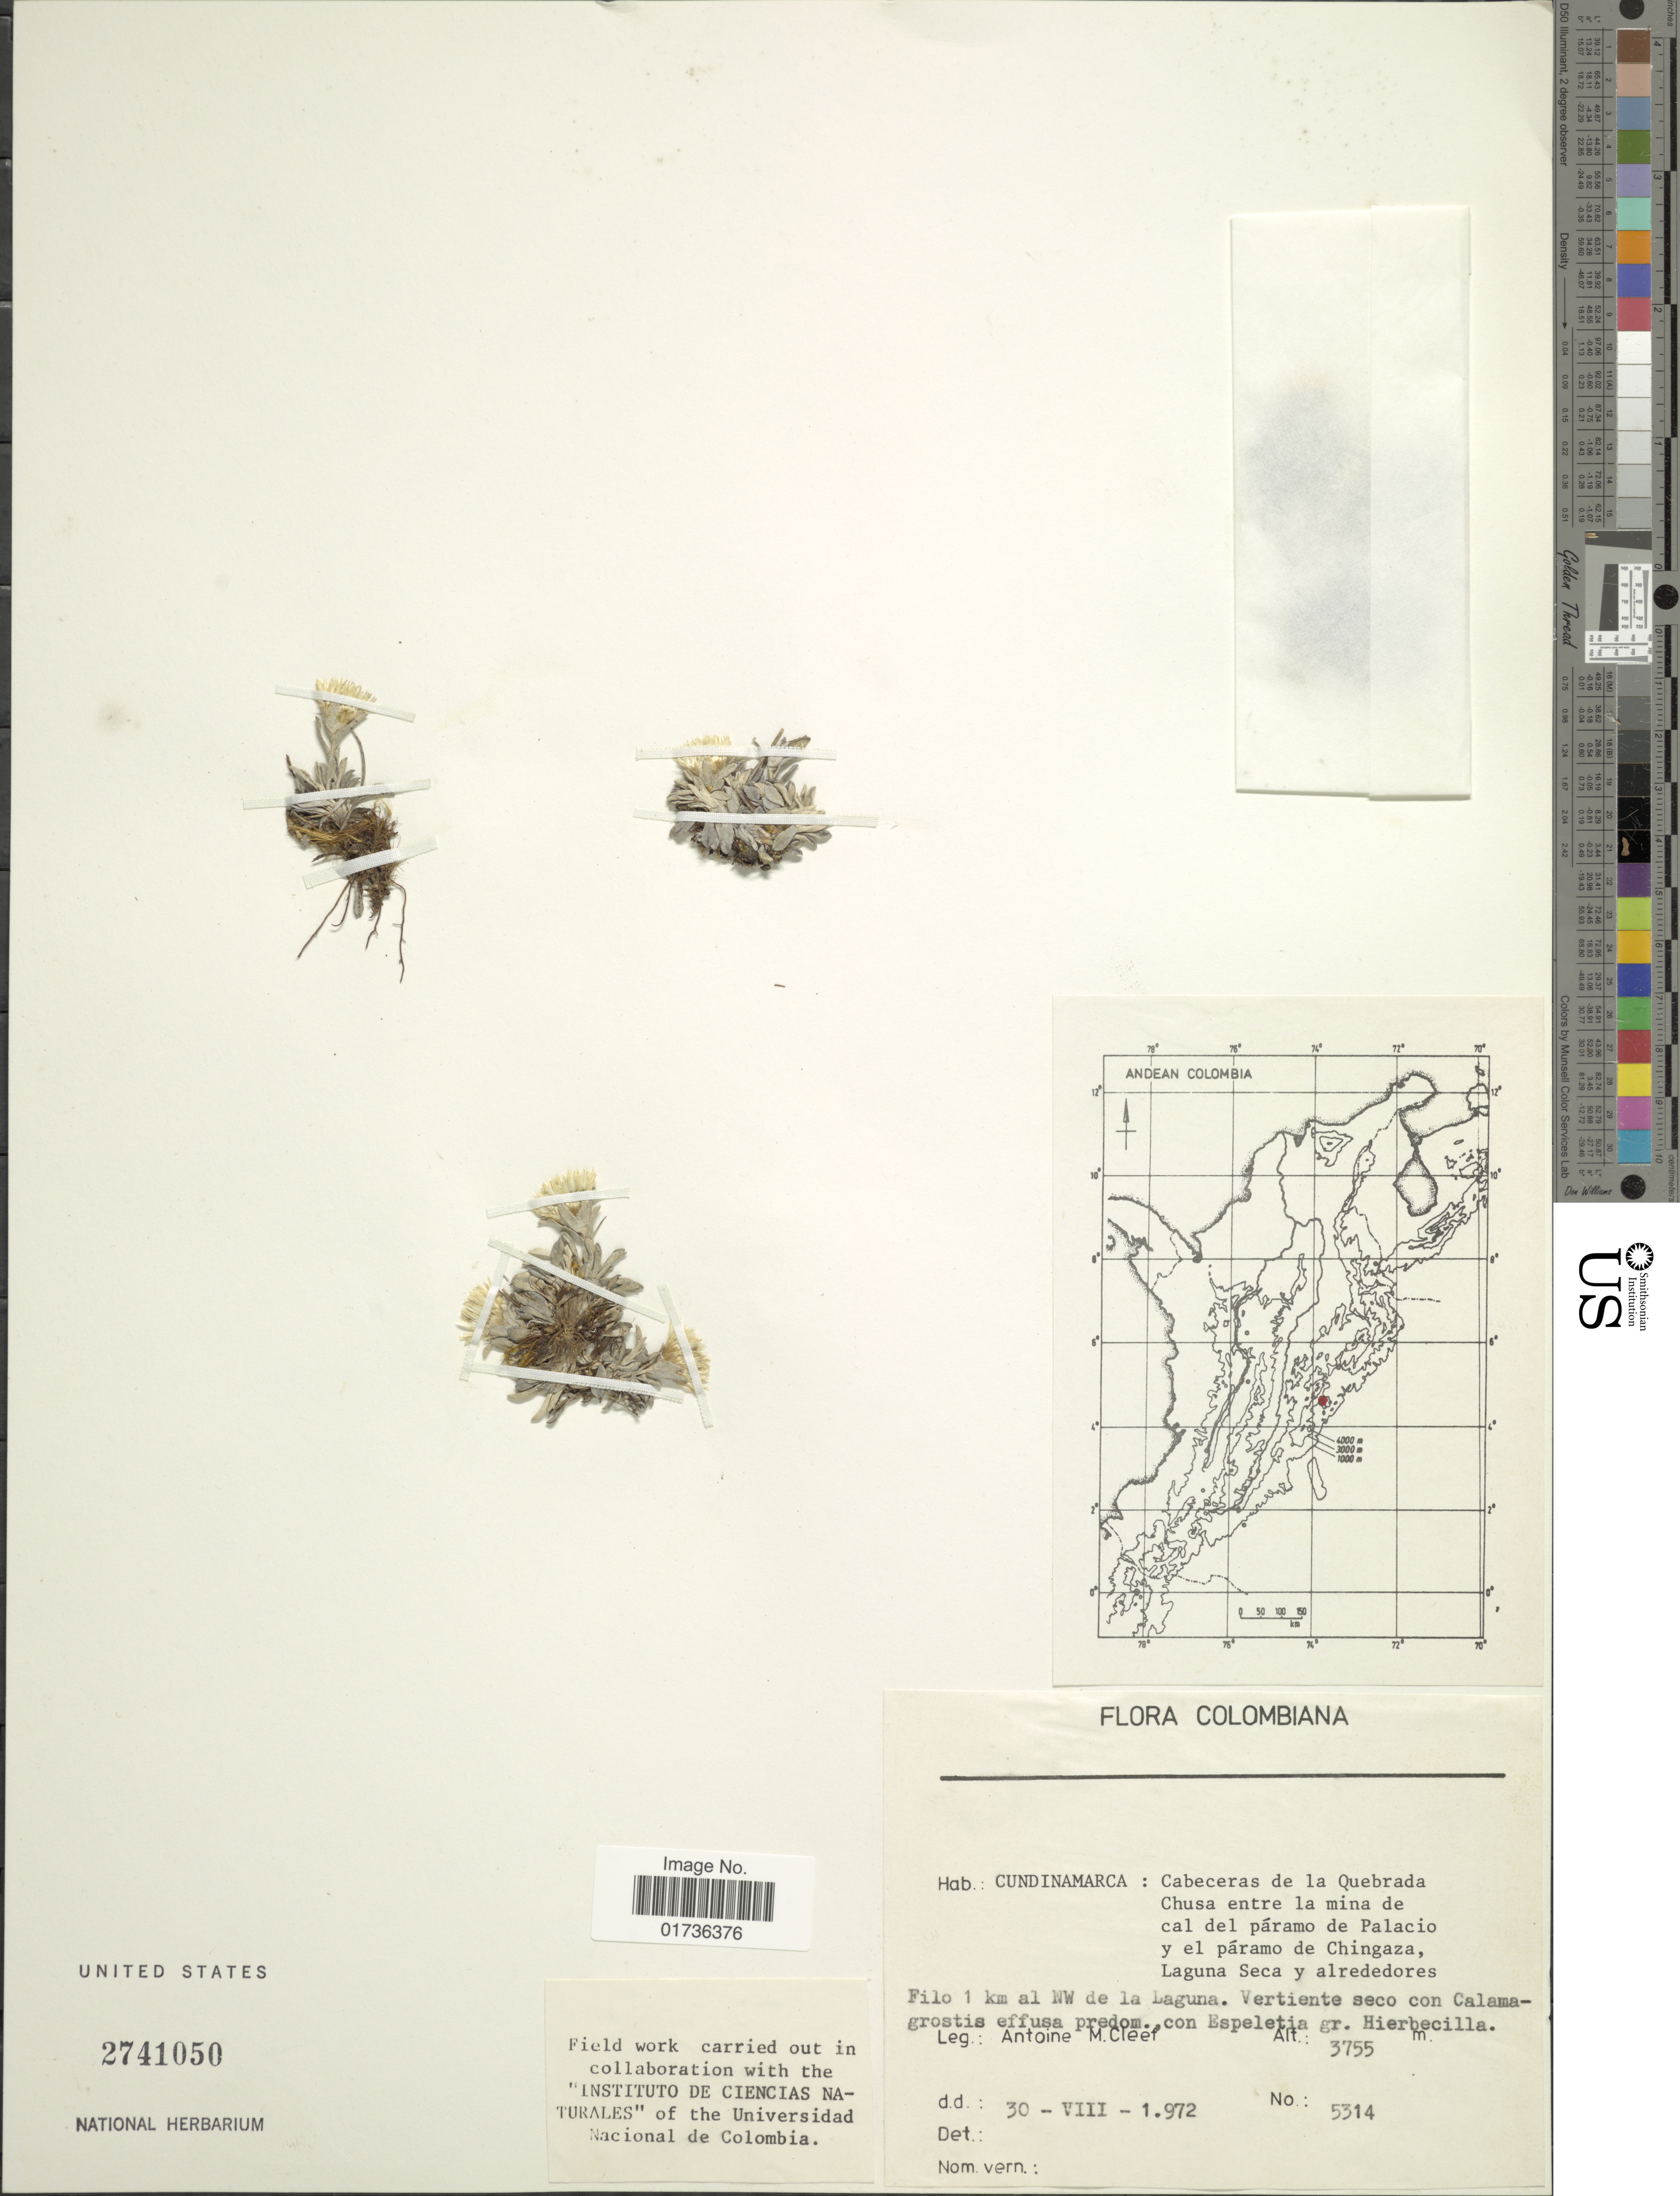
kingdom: Plantae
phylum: Tracheophyta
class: Magnoliopsida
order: Asterales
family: Asteraceae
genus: Belloa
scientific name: Belloa longifolia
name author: (Cuatrec. & Aristeg.) Sagást. & M.O. Dillon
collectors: A. M. Cleef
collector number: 5314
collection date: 1972-08-30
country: Colombia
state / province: Cundinamarca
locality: Cabeceras de la Quebrada Chusa entre la mina de cal del páramo de Palacio y el páramo de Chingaza. Laguna Seca y alrededores, Filo 1 km al NW de la Laguna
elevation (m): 3755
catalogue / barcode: US 2741050